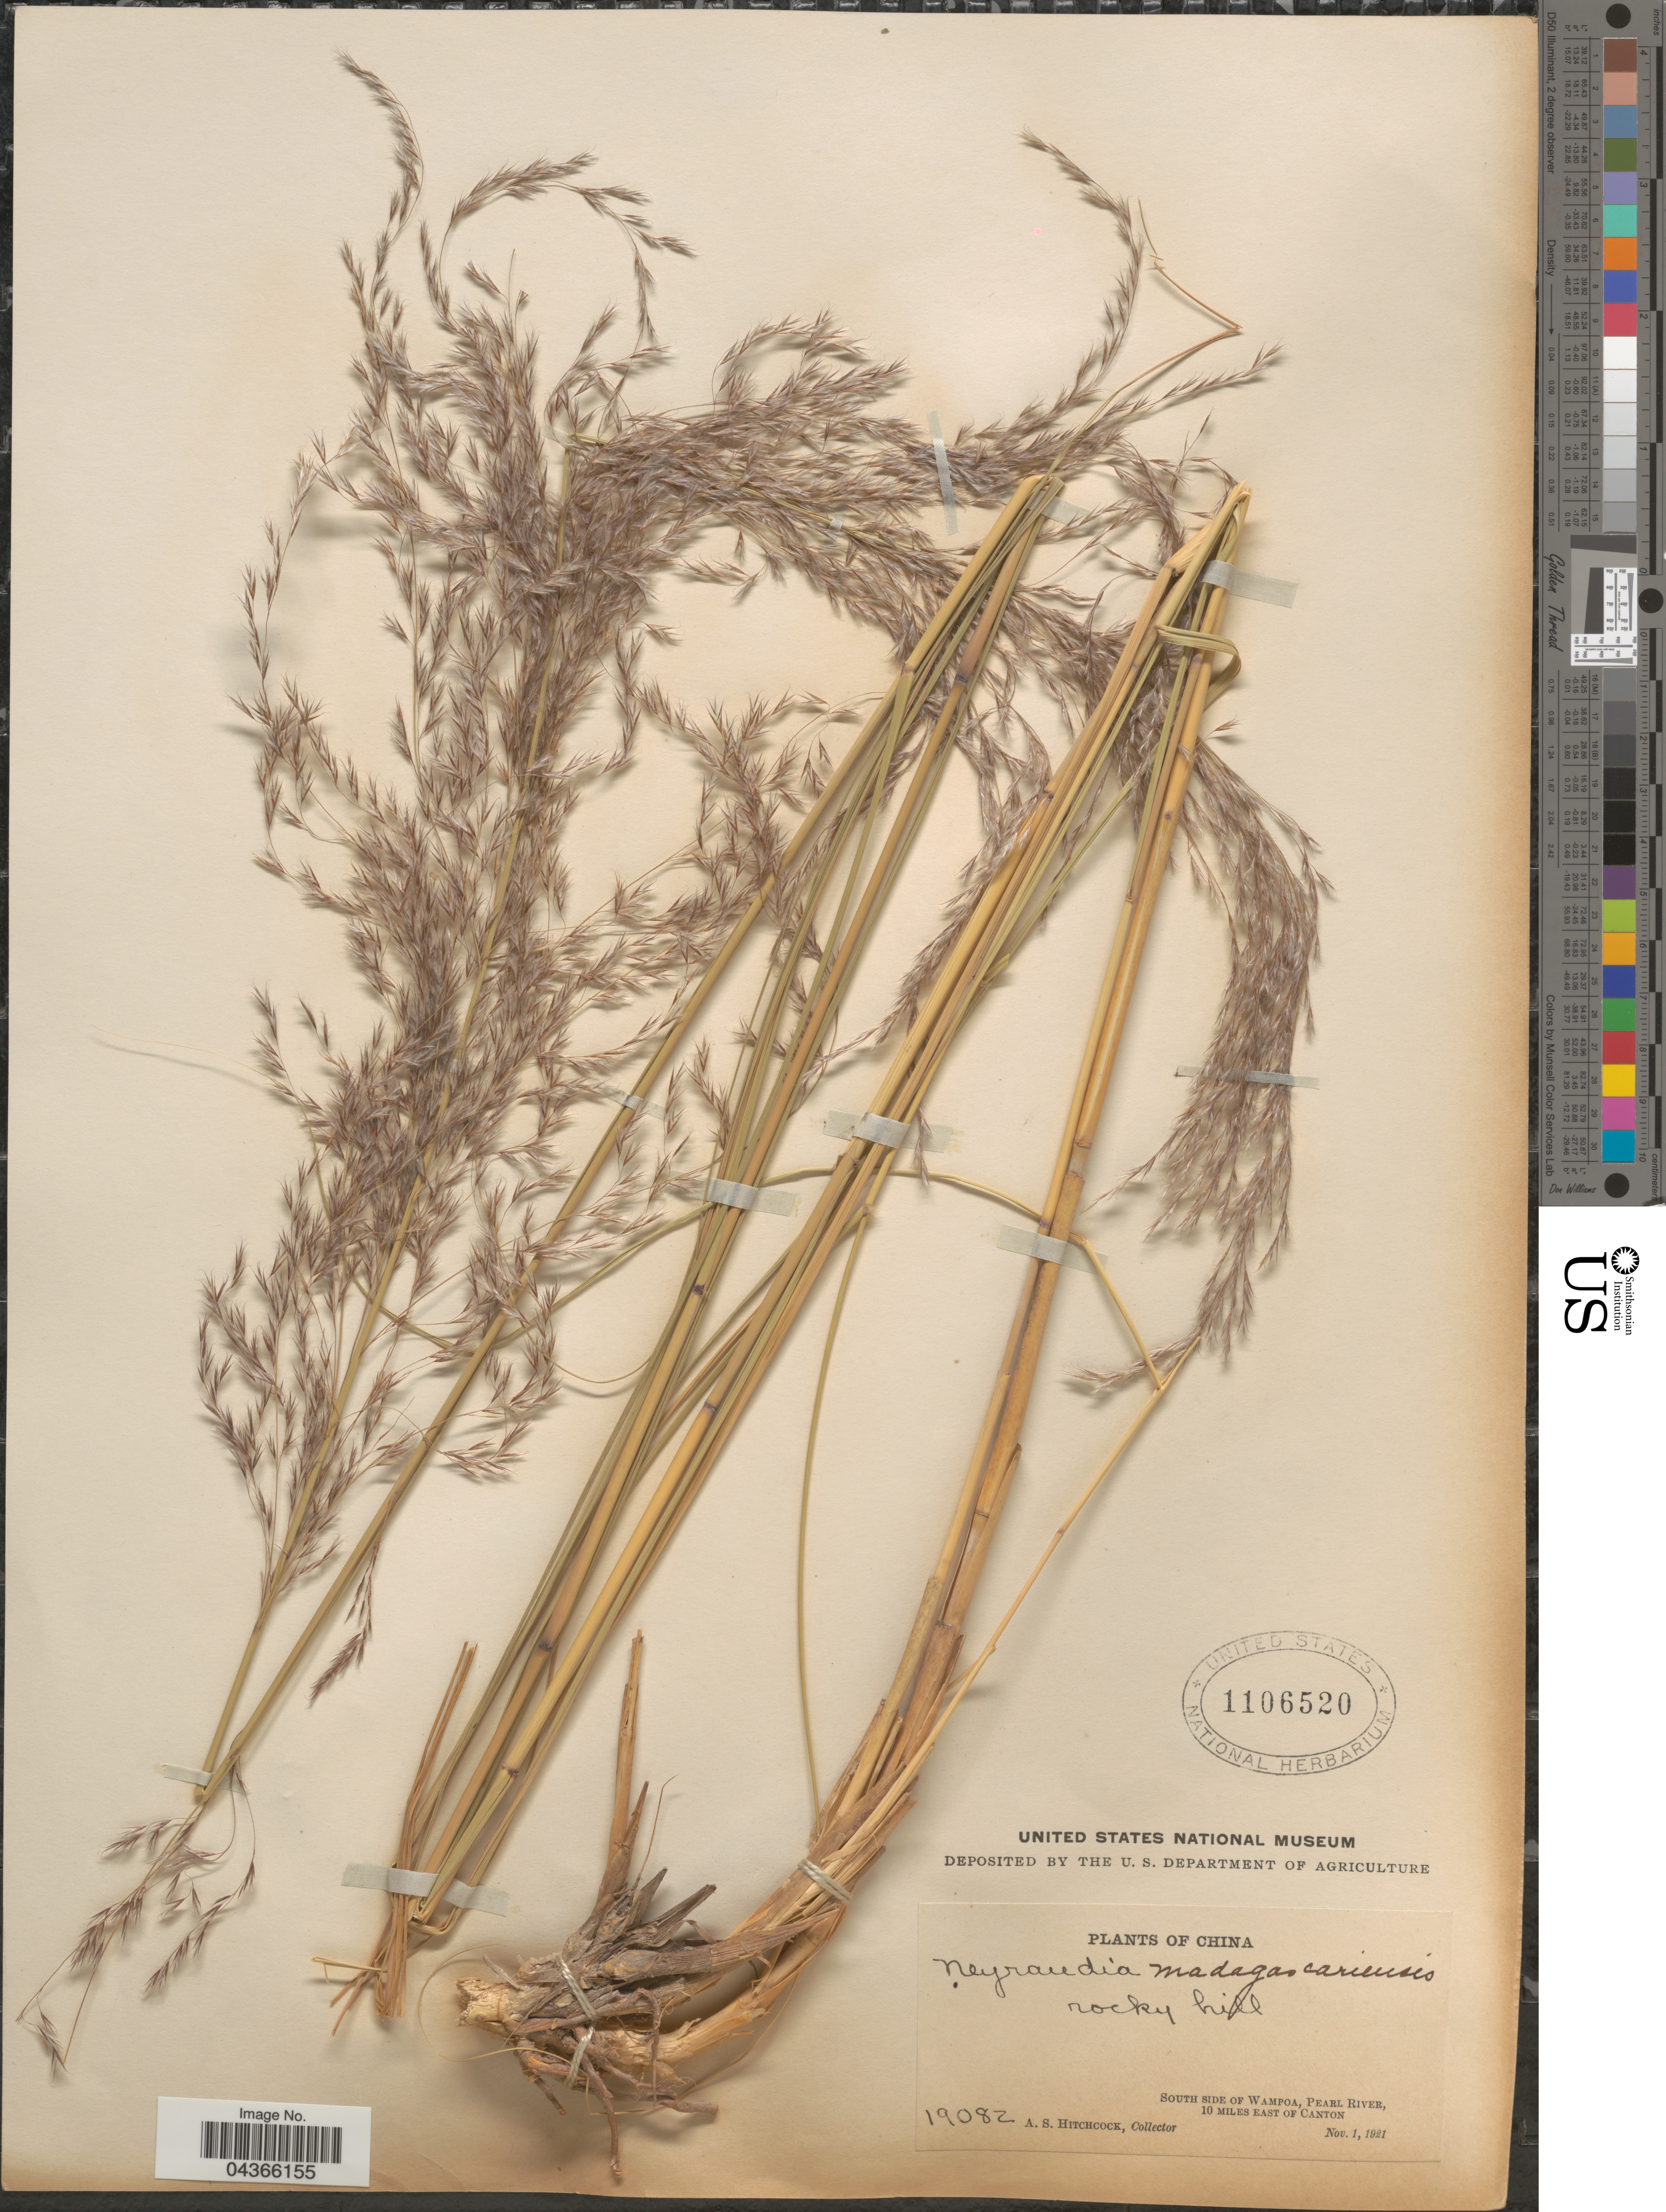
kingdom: Plantae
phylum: Tracheophyta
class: Liliopsida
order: Poales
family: Poaceae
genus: Neyraudia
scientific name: Neyraudia arundinacea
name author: (L.) Henr.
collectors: A. S. Hitchcock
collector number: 19082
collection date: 1921-11-01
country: China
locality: Rocky hill. South side of Wampoa, Pearl River, 10 miles east of Canton.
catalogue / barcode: US 1106520